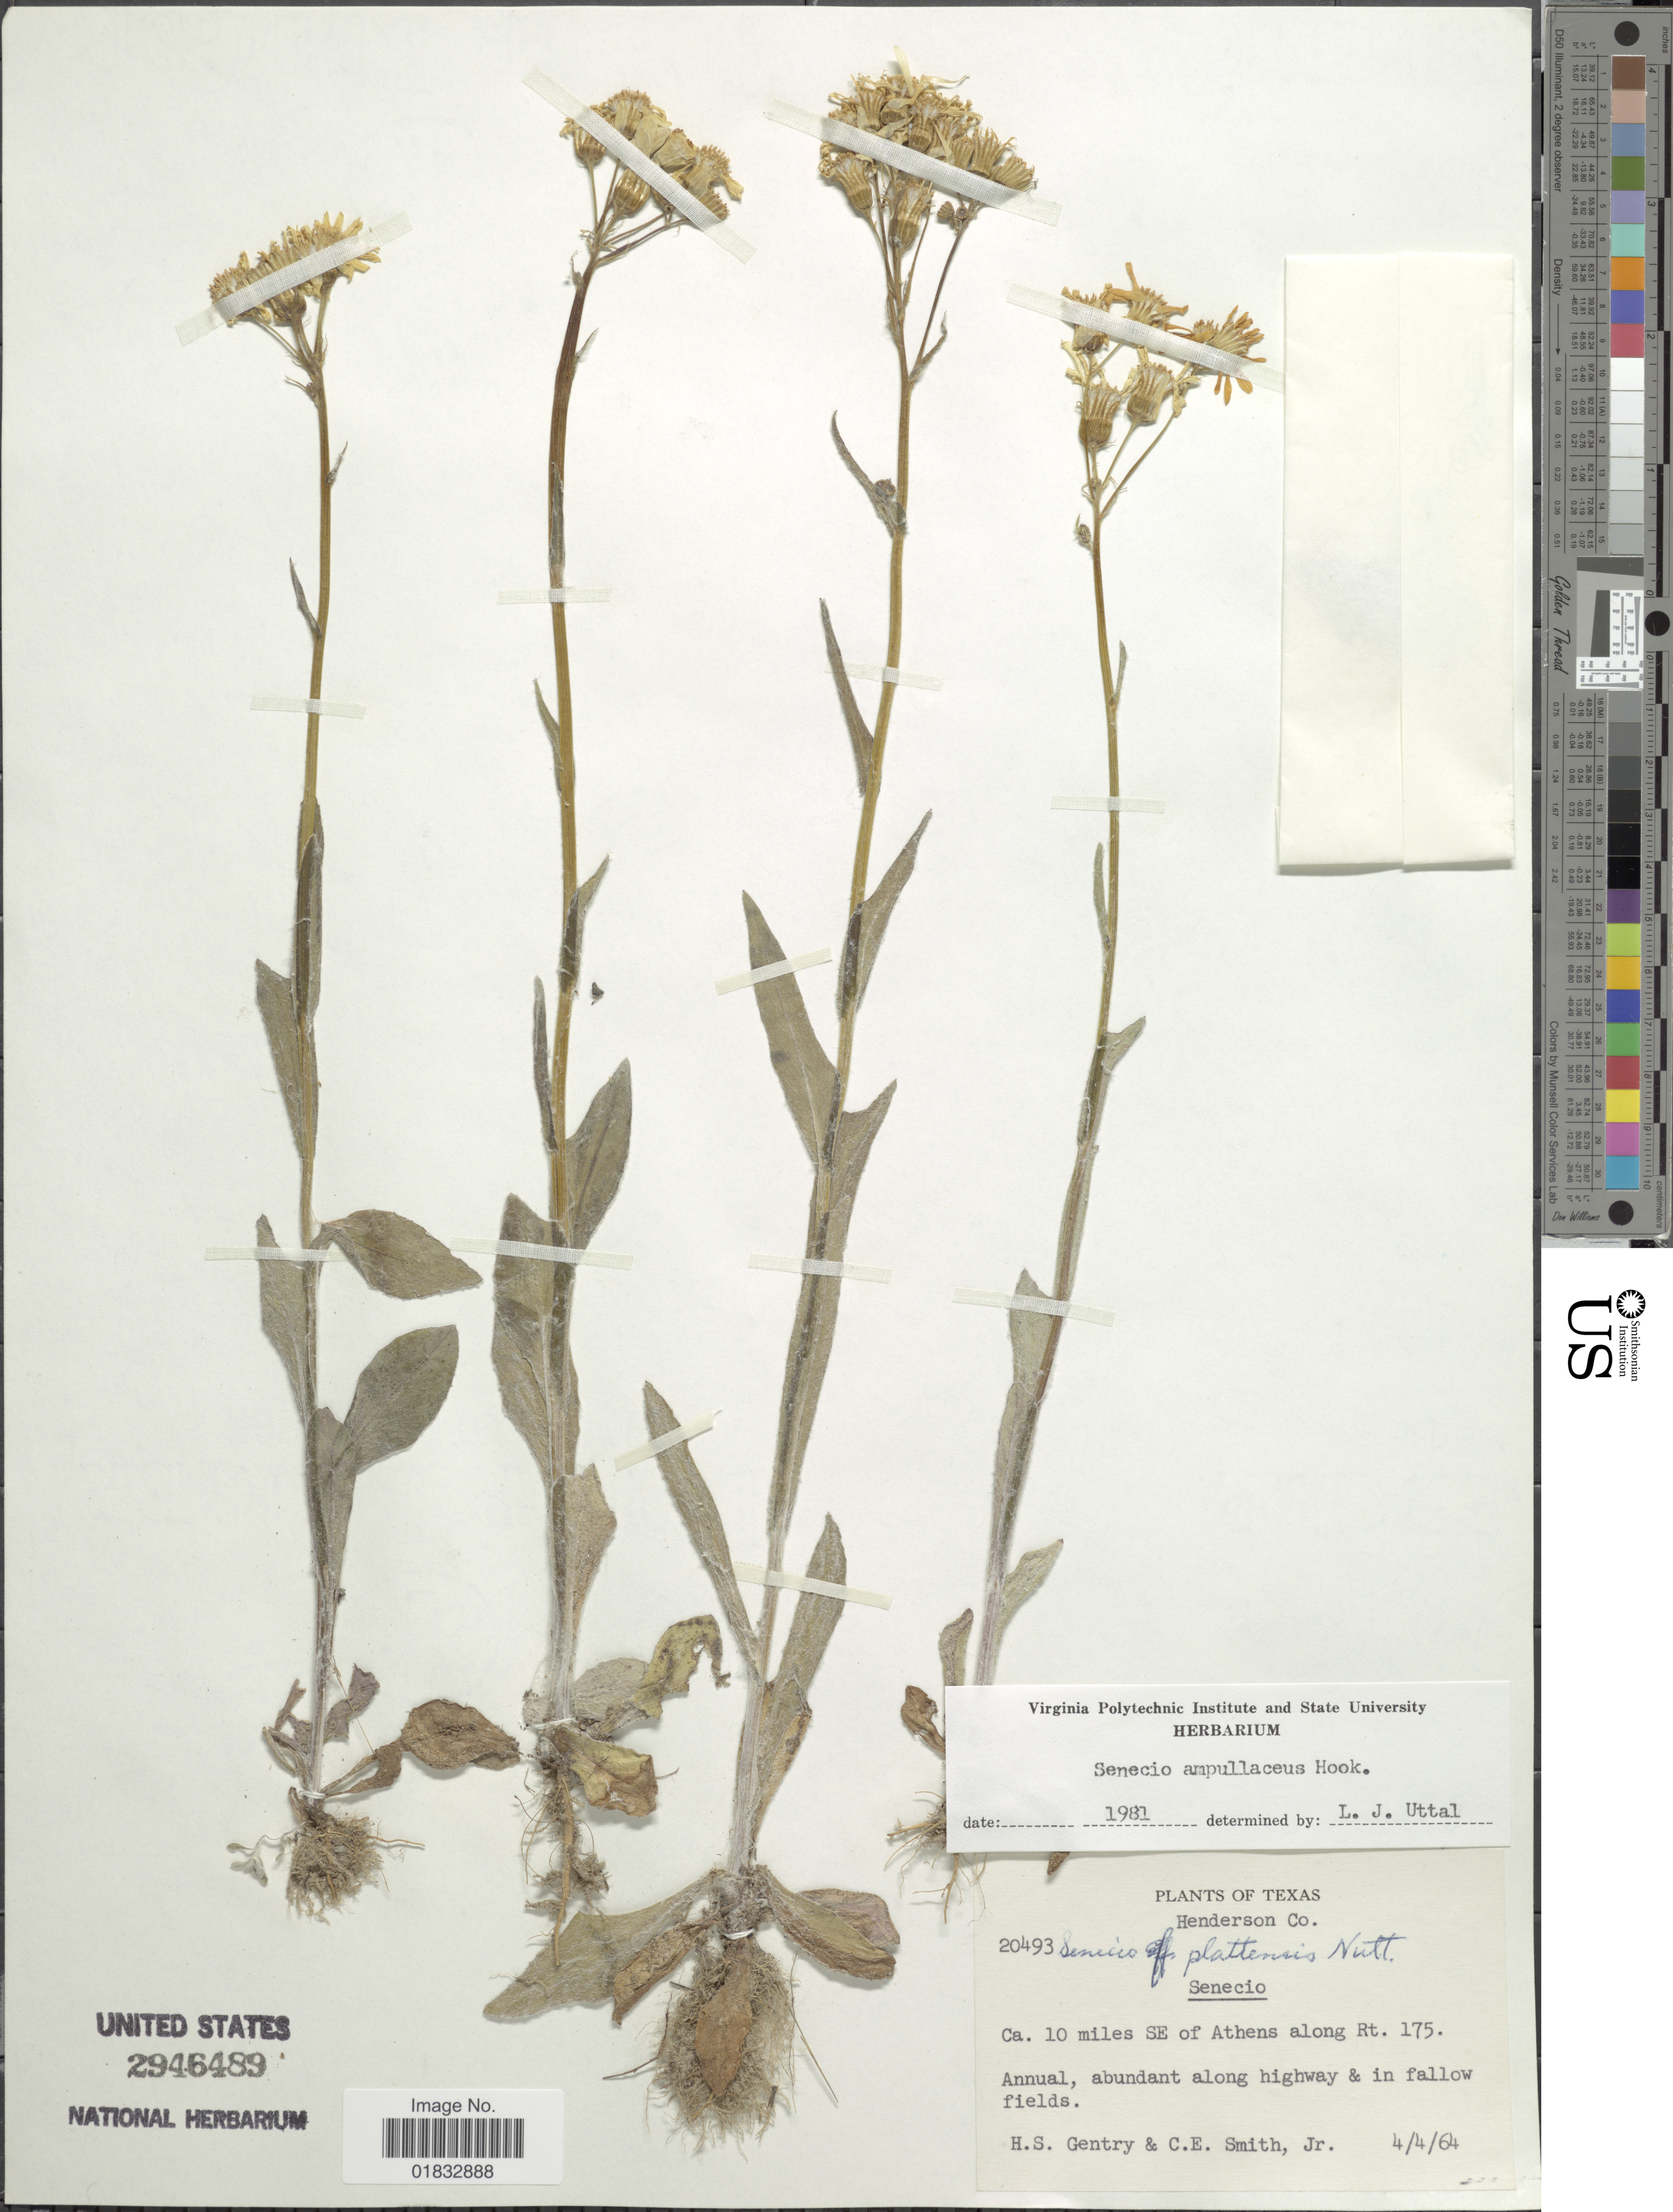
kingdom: Plantae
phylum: Tracheophyta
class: Magnoliopsida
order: Asterales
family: Asteraceae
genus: Senecio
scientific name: Senecio ampullaceus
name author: Hook.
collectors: H. S. Gentry & C. E. Smith Jr.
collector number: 20493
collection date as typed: Transcribed d/m/y: 4/4/64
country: United States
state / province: Texas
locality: Henderson Co, Ca. 10 miles SE of Athens along Rt 175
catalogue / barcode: US 2946489